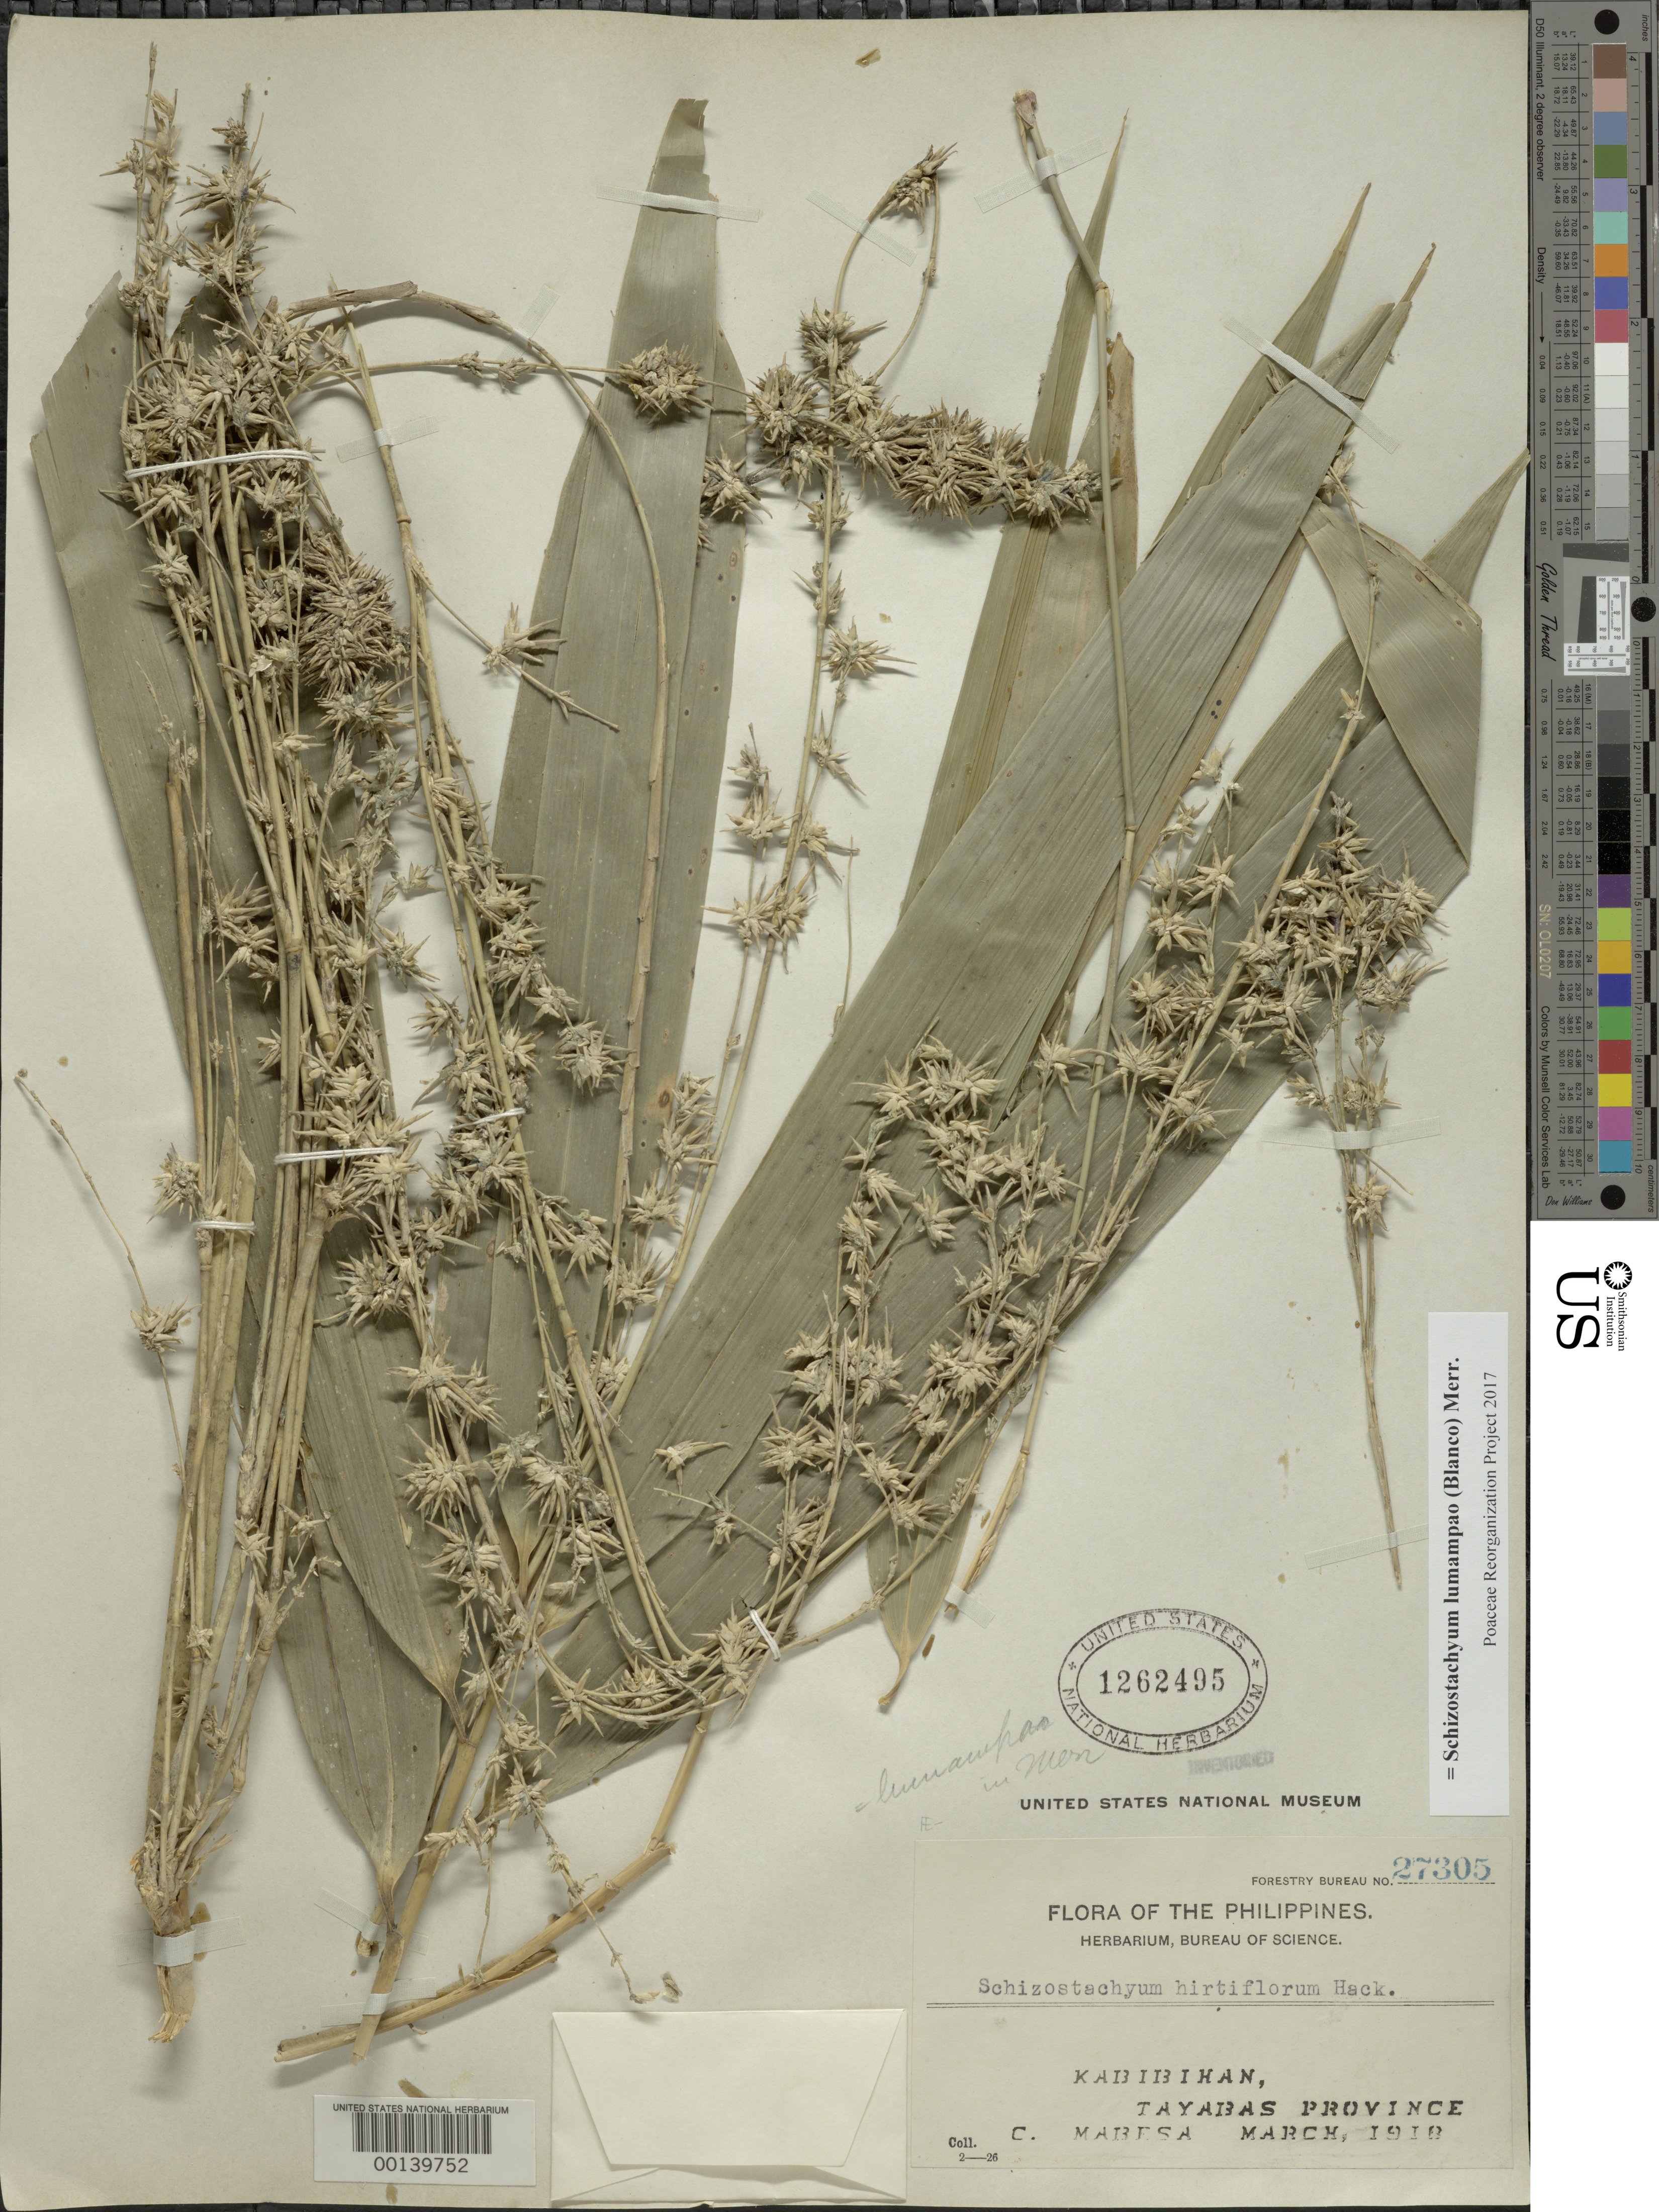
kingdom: Plantae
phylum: Tracheophyta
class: Liliopsida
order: Poales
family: Poaceae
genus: Schizostachyum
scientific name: Schizostachyum lumampao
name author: (Blanco) Merr.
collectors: C. Mabesa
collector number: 27305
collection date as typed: Mar 1918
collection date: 1918-03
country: Philippines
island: Luzon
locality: Quezon, (tayabas), kabibihan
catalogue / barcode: US 1262495